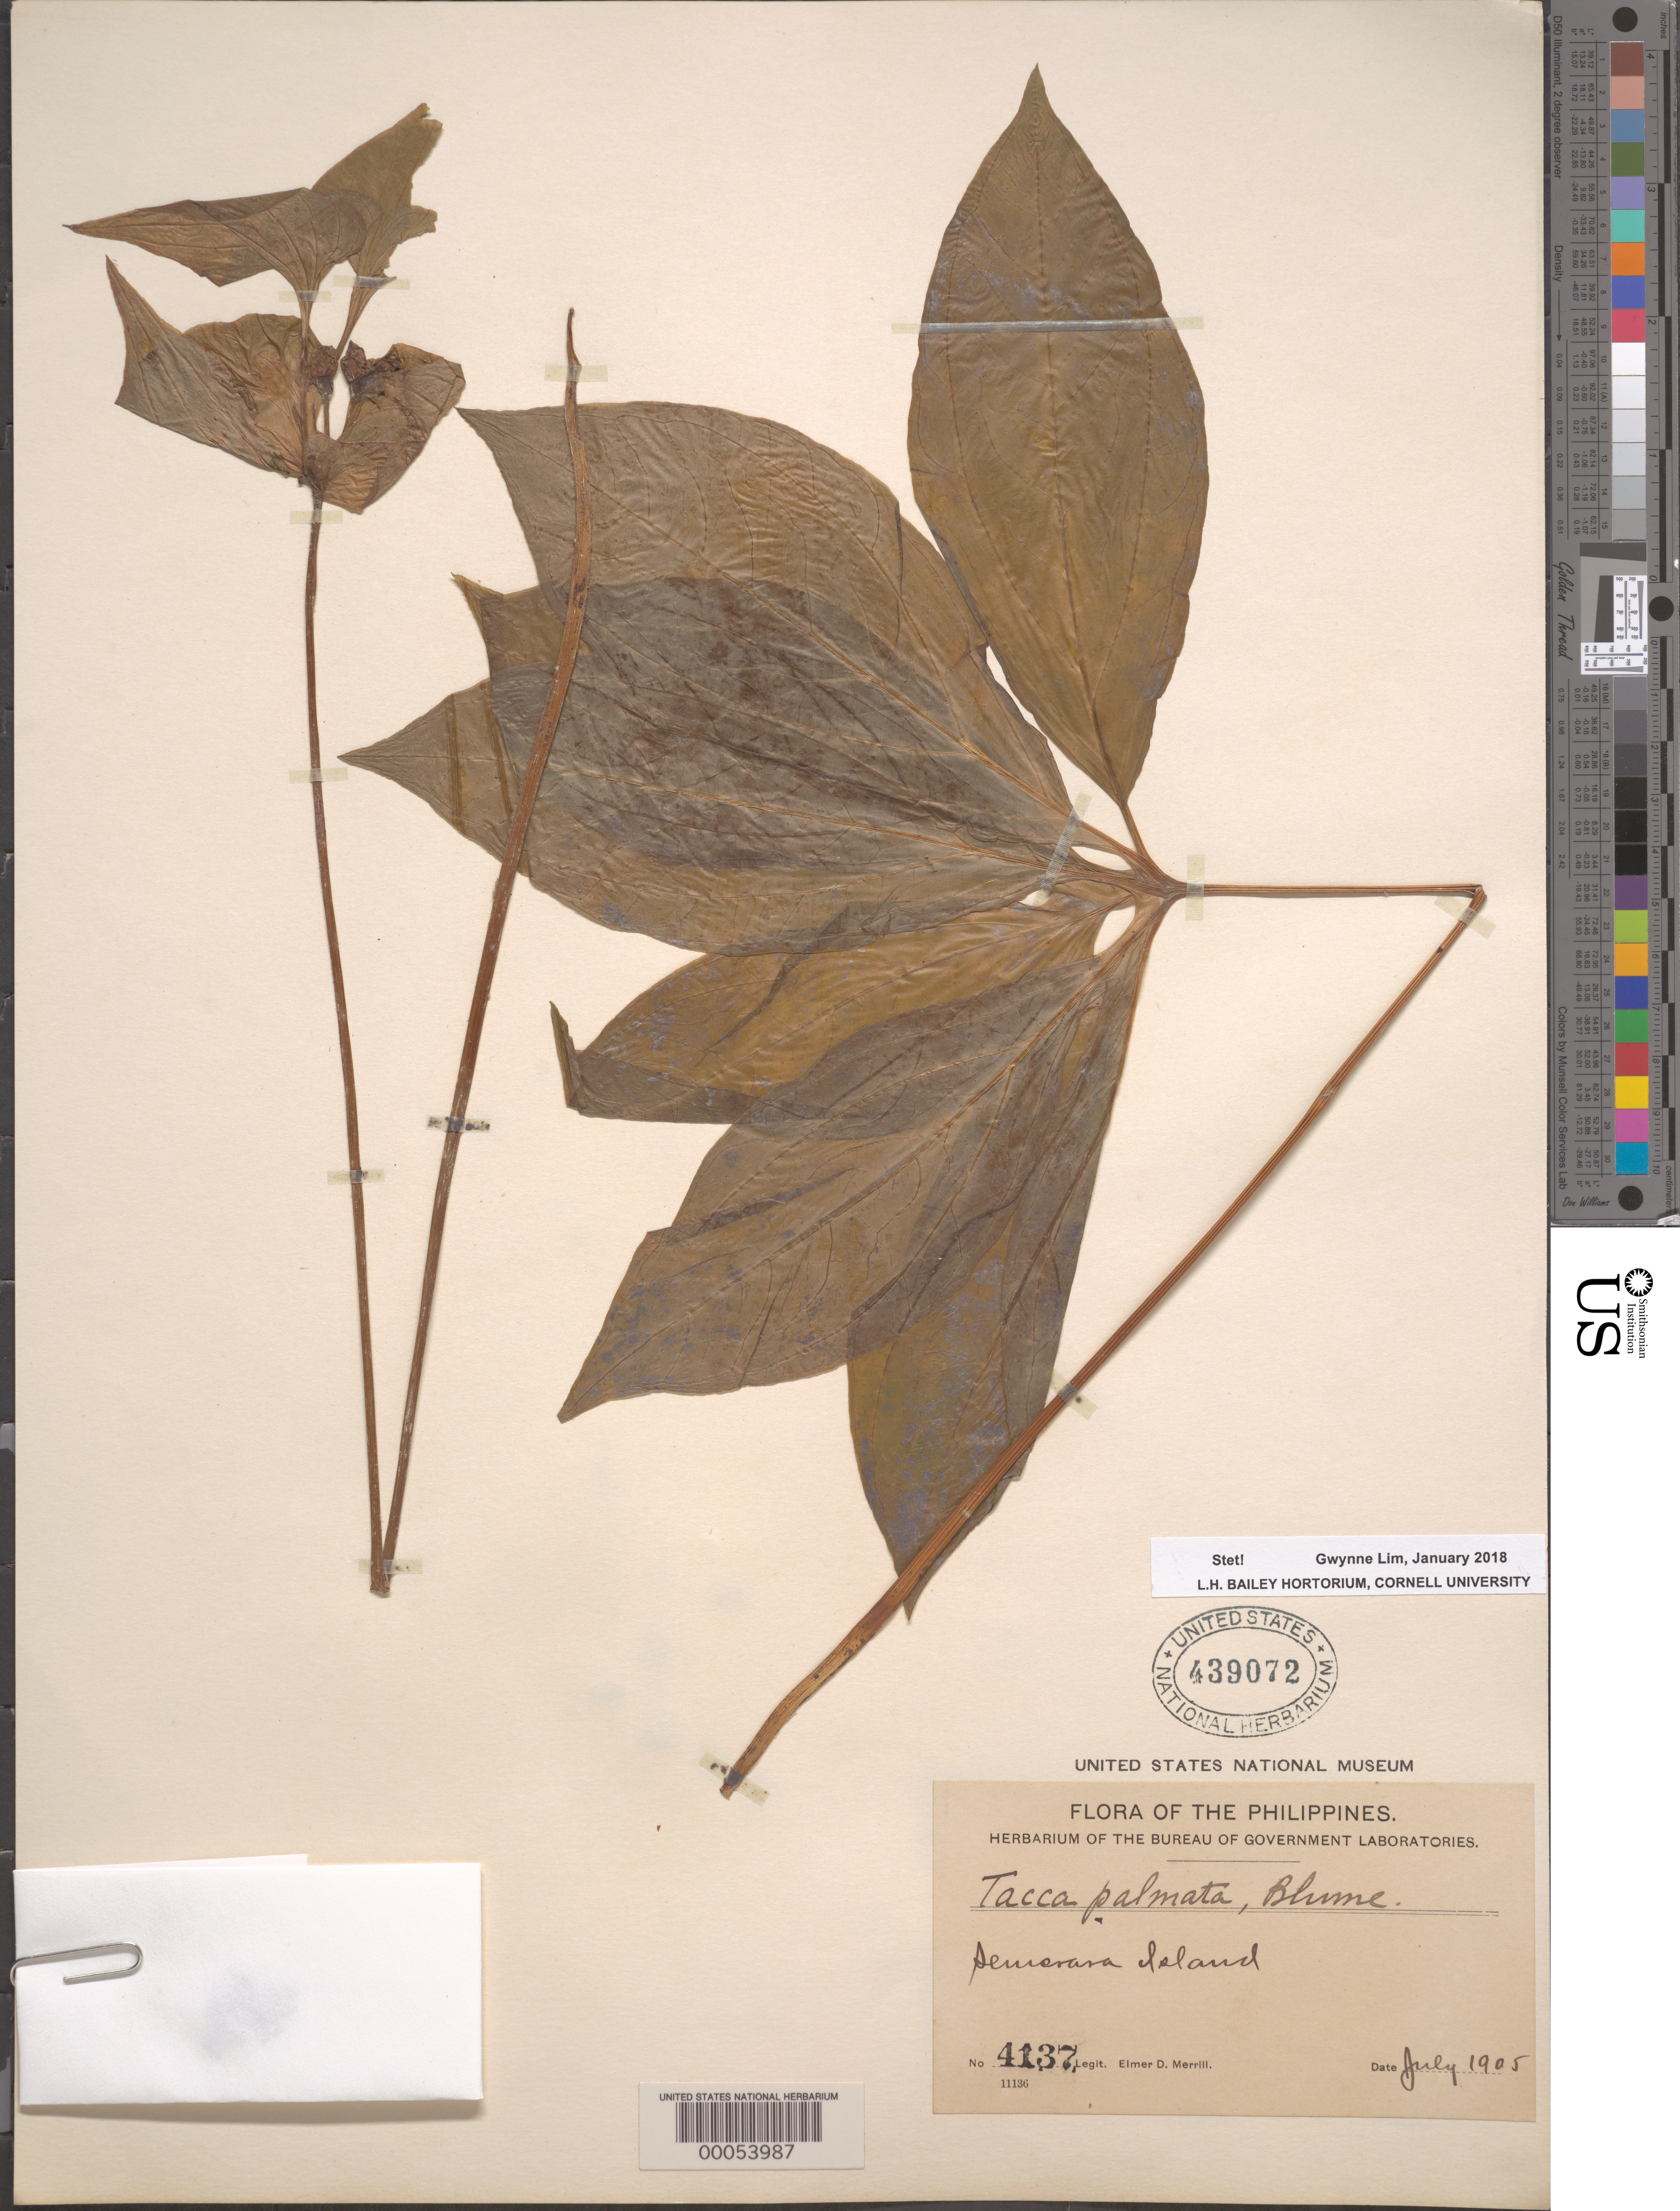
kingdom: Plantae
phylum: Tracheophyta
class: Liliopsida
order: Dioscoreales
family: Dioscoreaceae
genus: Tacca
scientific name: Tacca palmata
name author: Blume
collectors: E. D. Merrill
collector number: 4137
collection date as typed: Jul 1905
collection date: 1905-07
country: Philippines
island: Semerara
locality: Semerara island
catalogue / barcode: US 439072